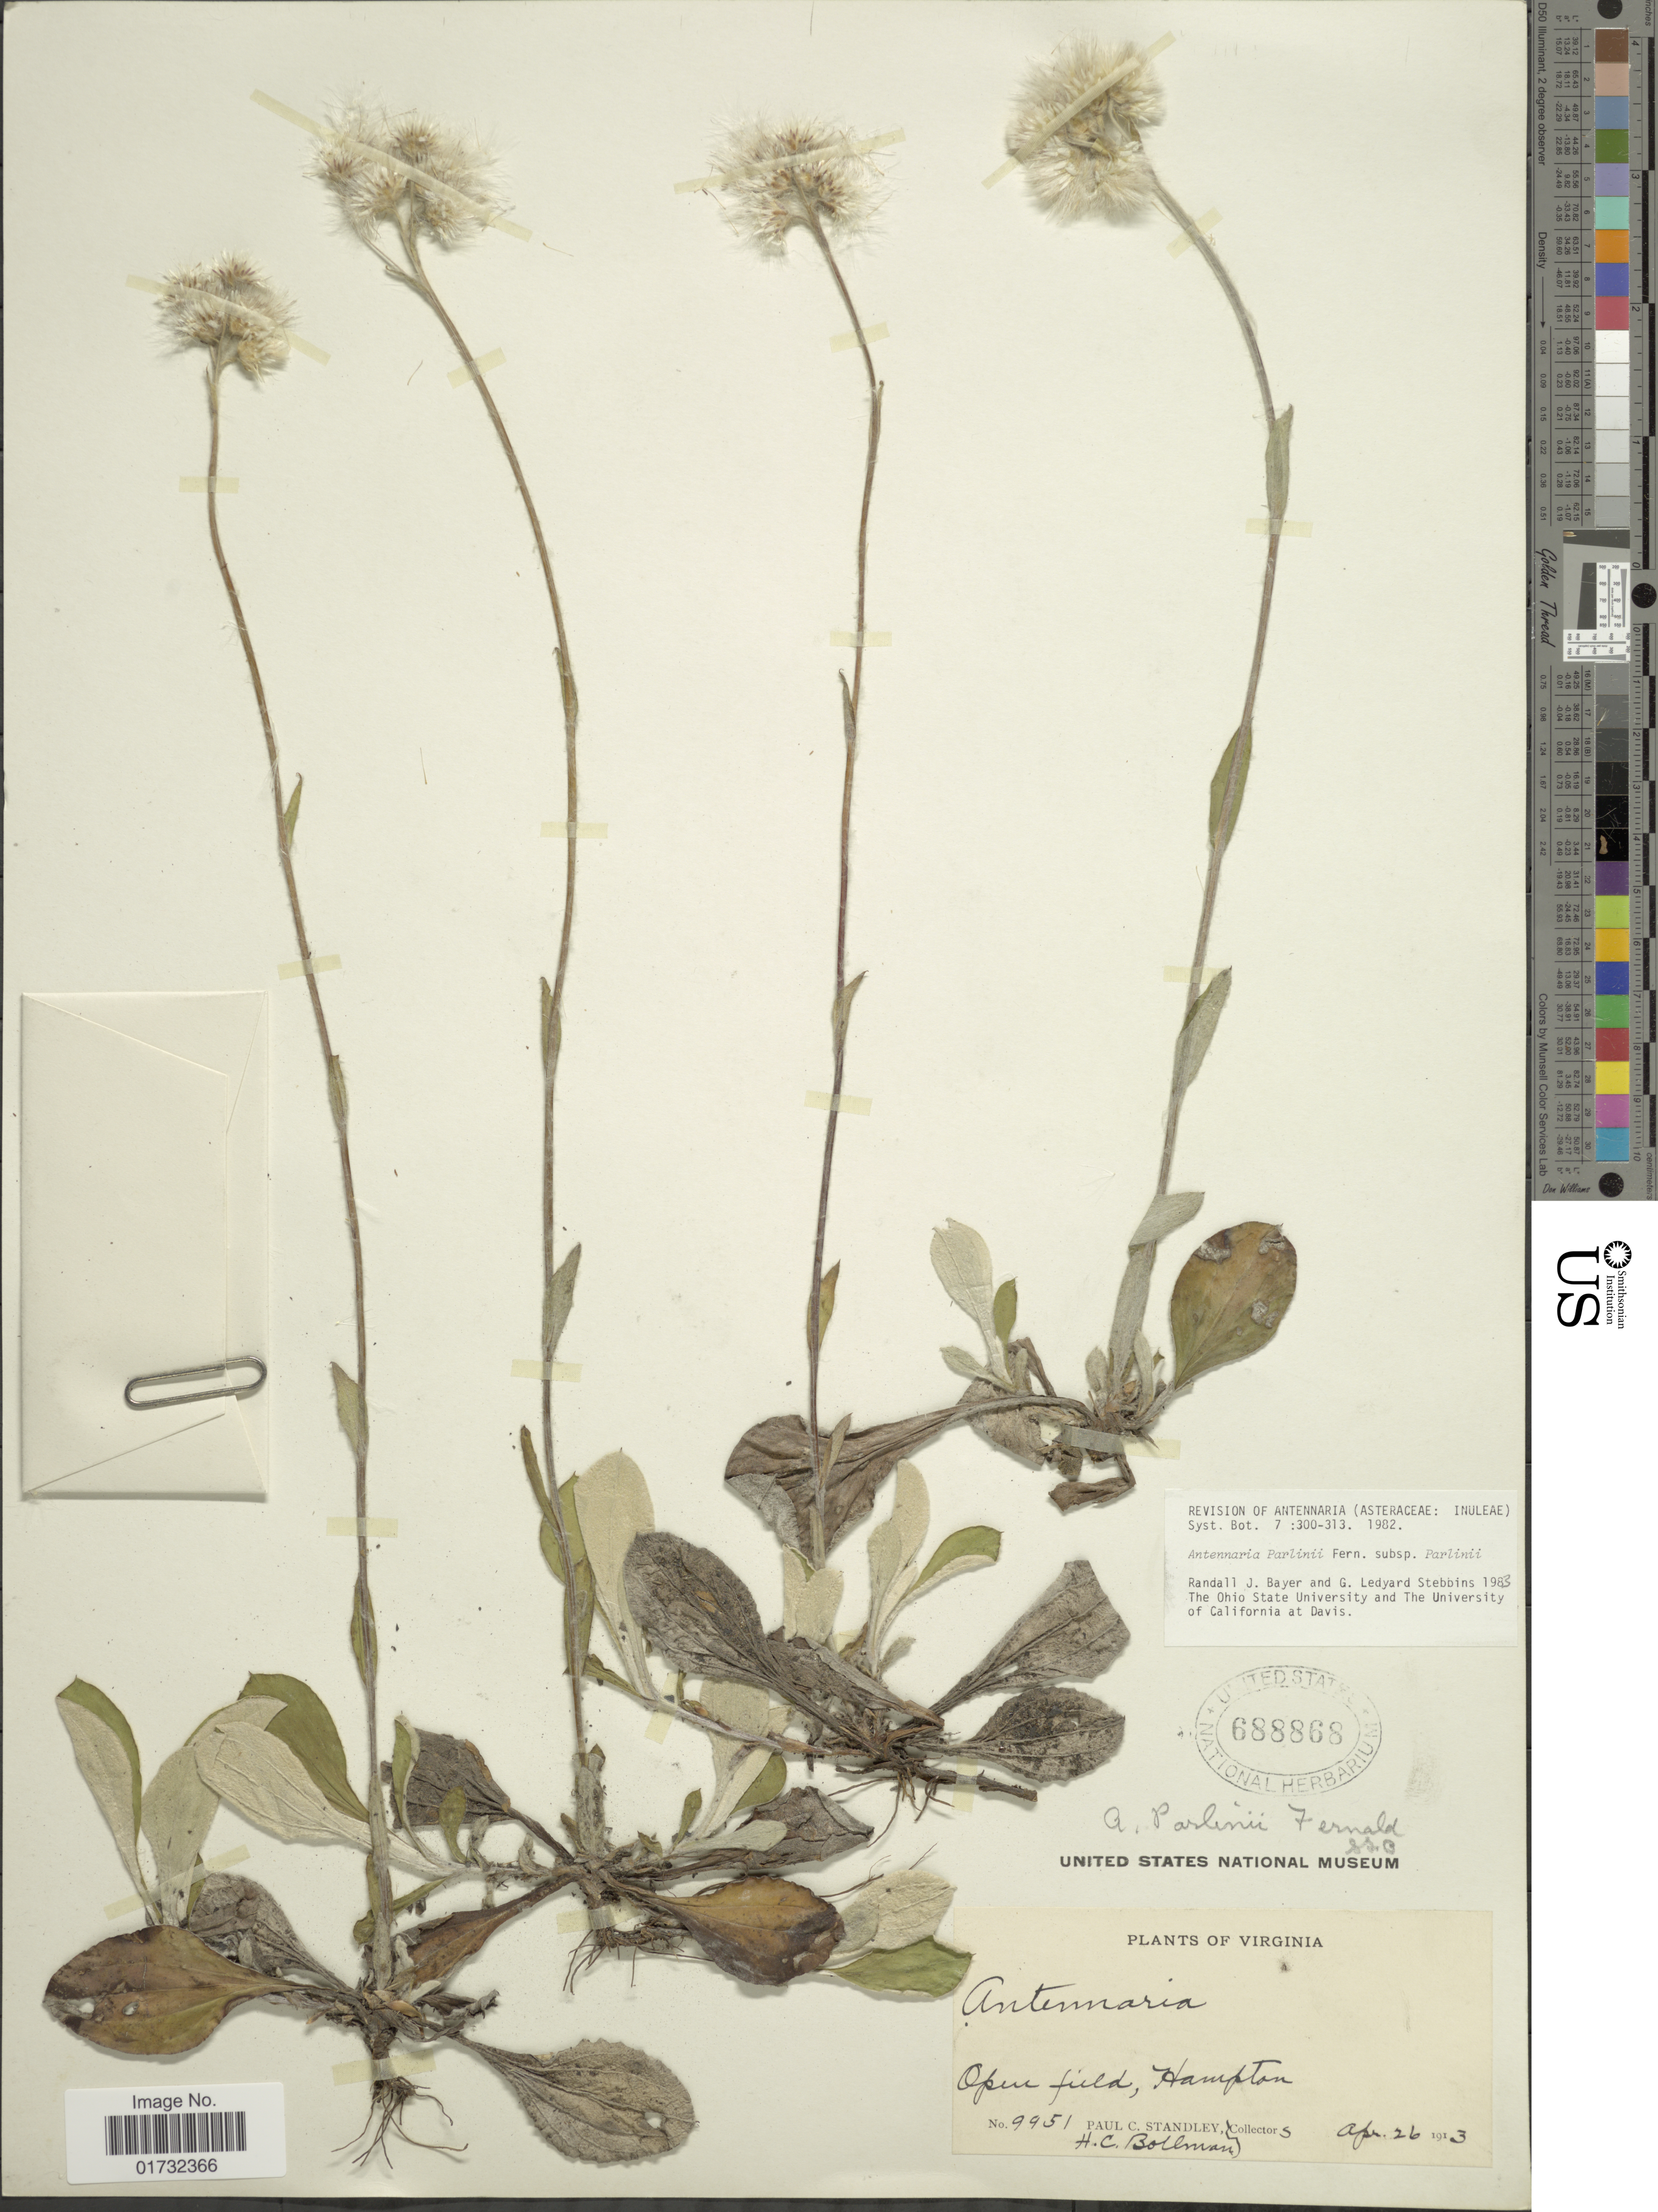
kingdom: Plantae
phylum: Tracheophyta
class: Magnoliopsida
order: Asterales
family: Asteraceae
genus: Antennaria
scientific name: Antennaria parlinii subsp. parlinii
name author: Fernald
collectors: P. C. Standley & H. C. Bollman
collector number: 9951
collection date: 1913-04-26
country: United States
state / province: Virginia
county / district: City of Hampton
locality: Hampton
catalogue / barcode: US 688868